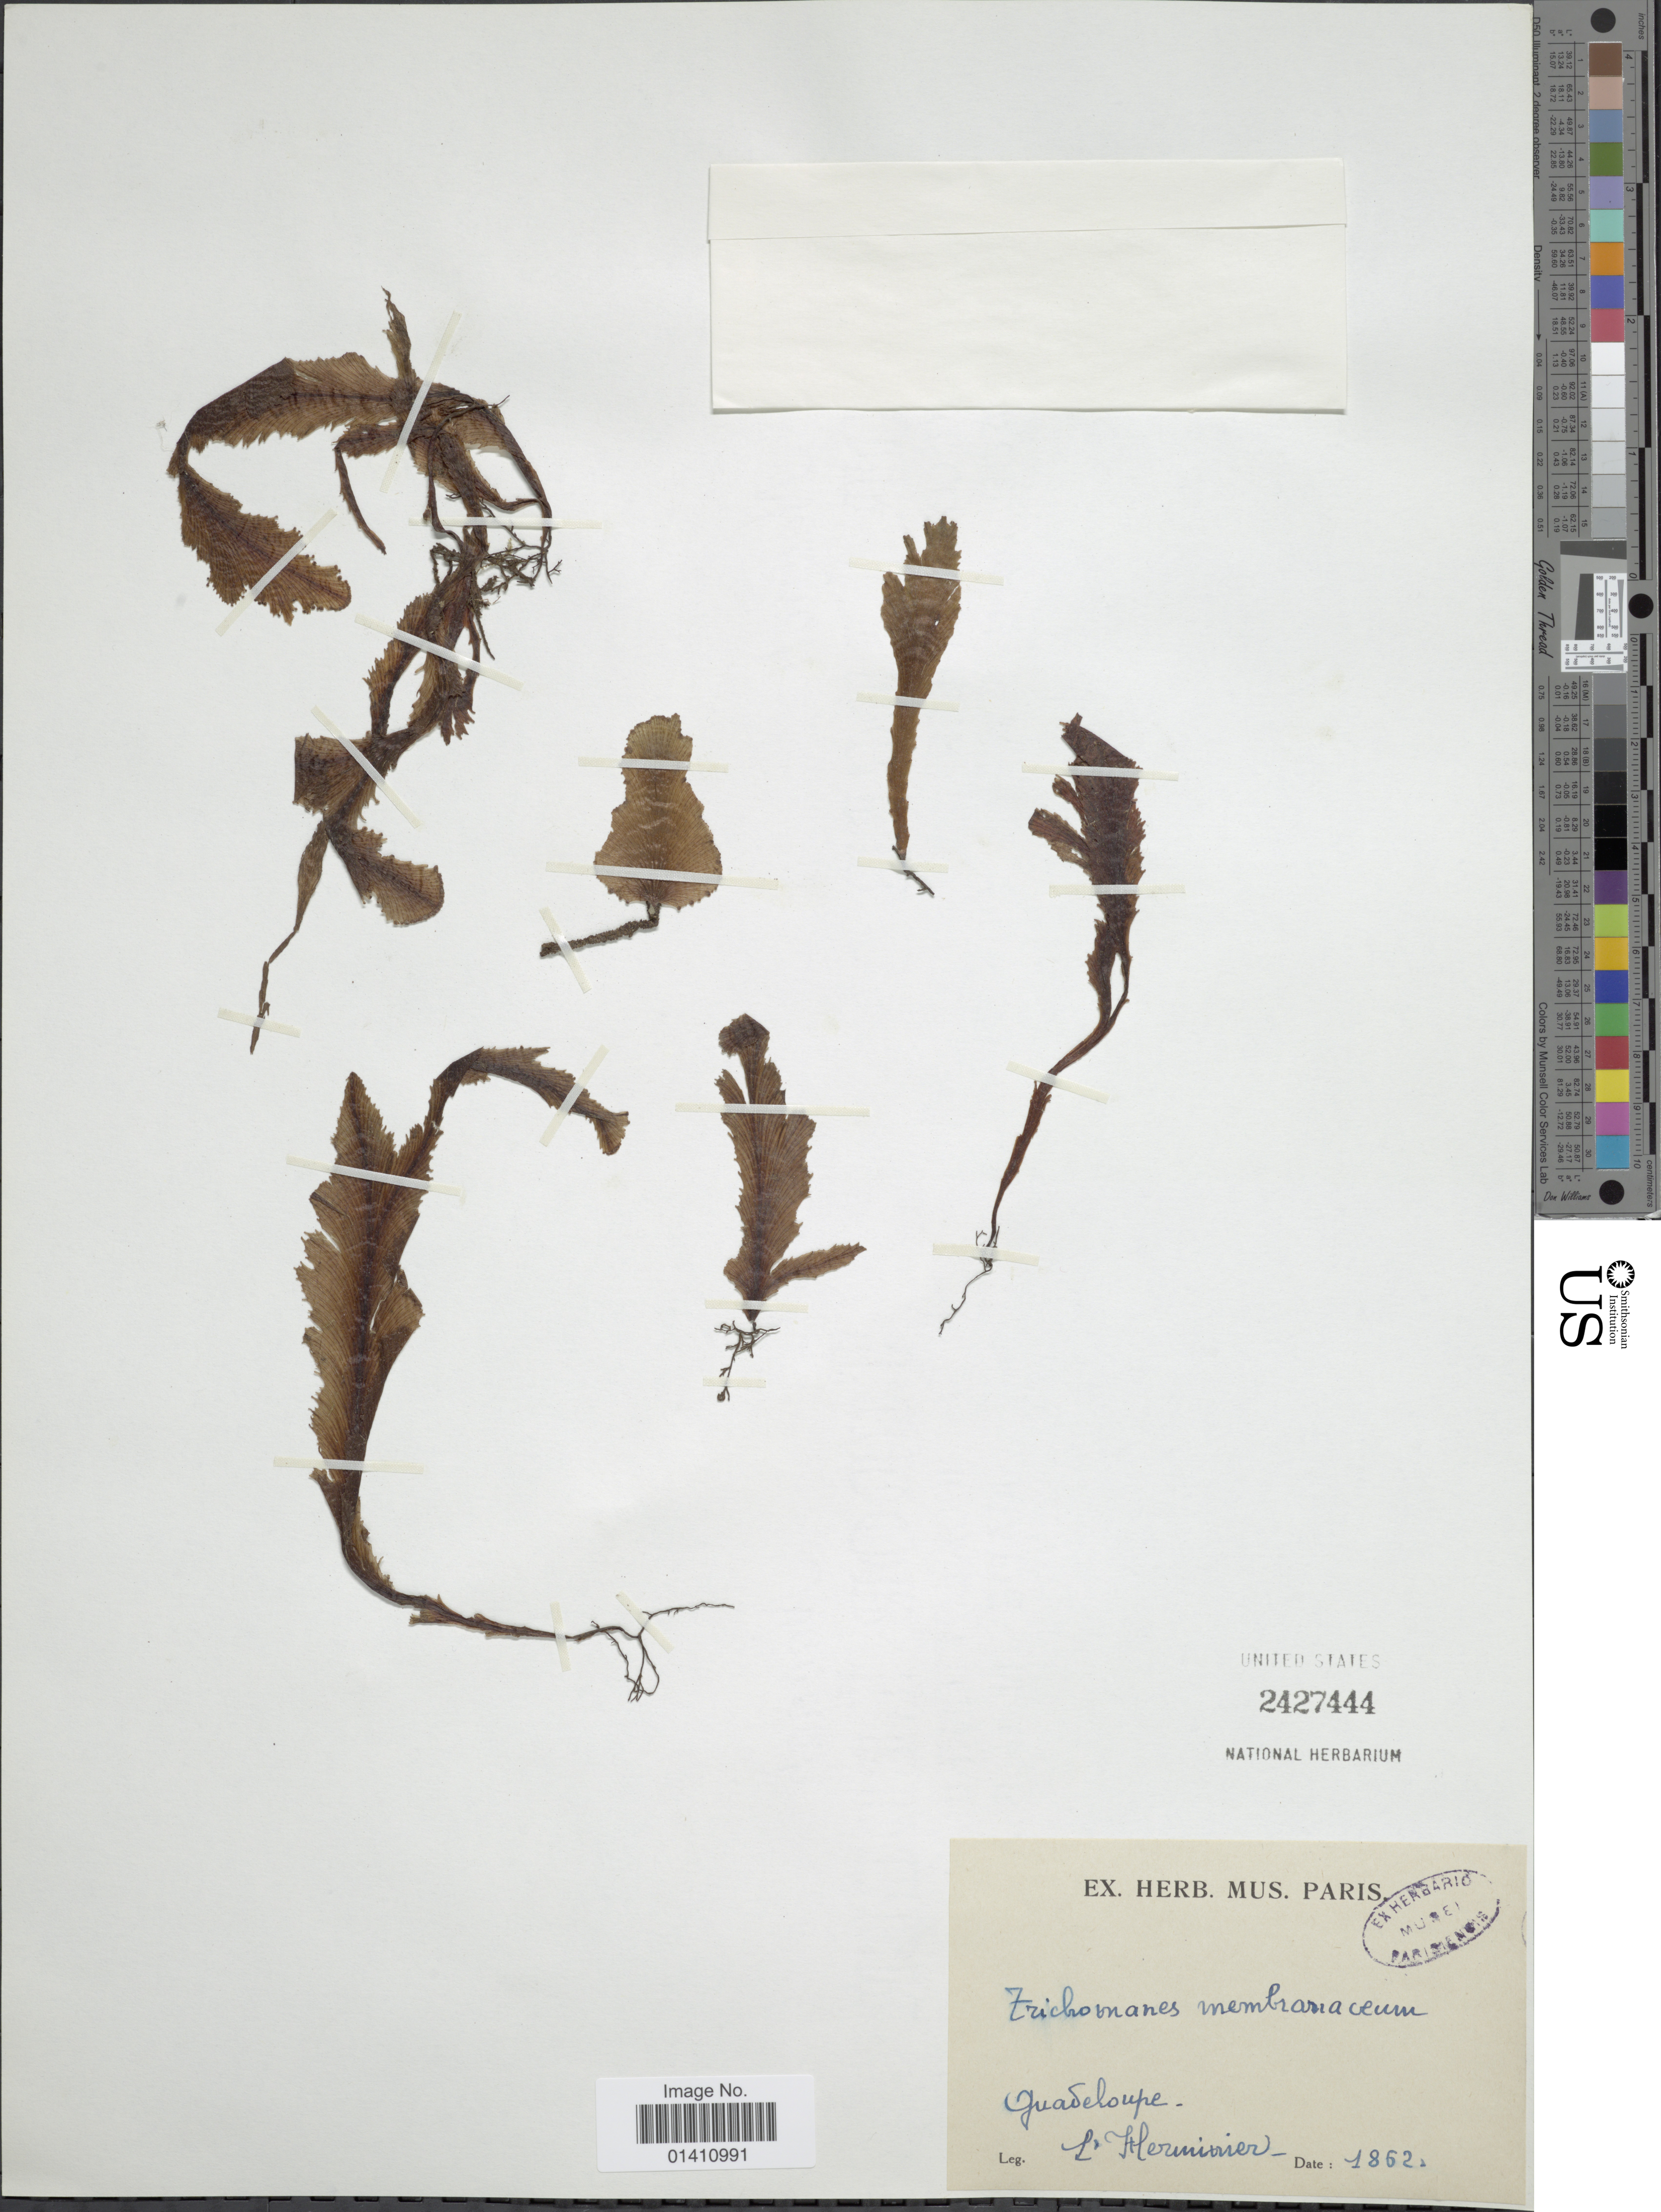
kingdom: Plantae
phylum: Tracheophyta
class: Polypodiopsida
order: Hymenophyllales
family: Hymenophyllaceae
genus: Didymoglossum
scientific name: Didymoglossum membranaceum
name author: (L.) Vareschi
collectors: -. L'Herminier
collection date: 1862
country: Guadeloupe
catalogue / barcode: US 2427444